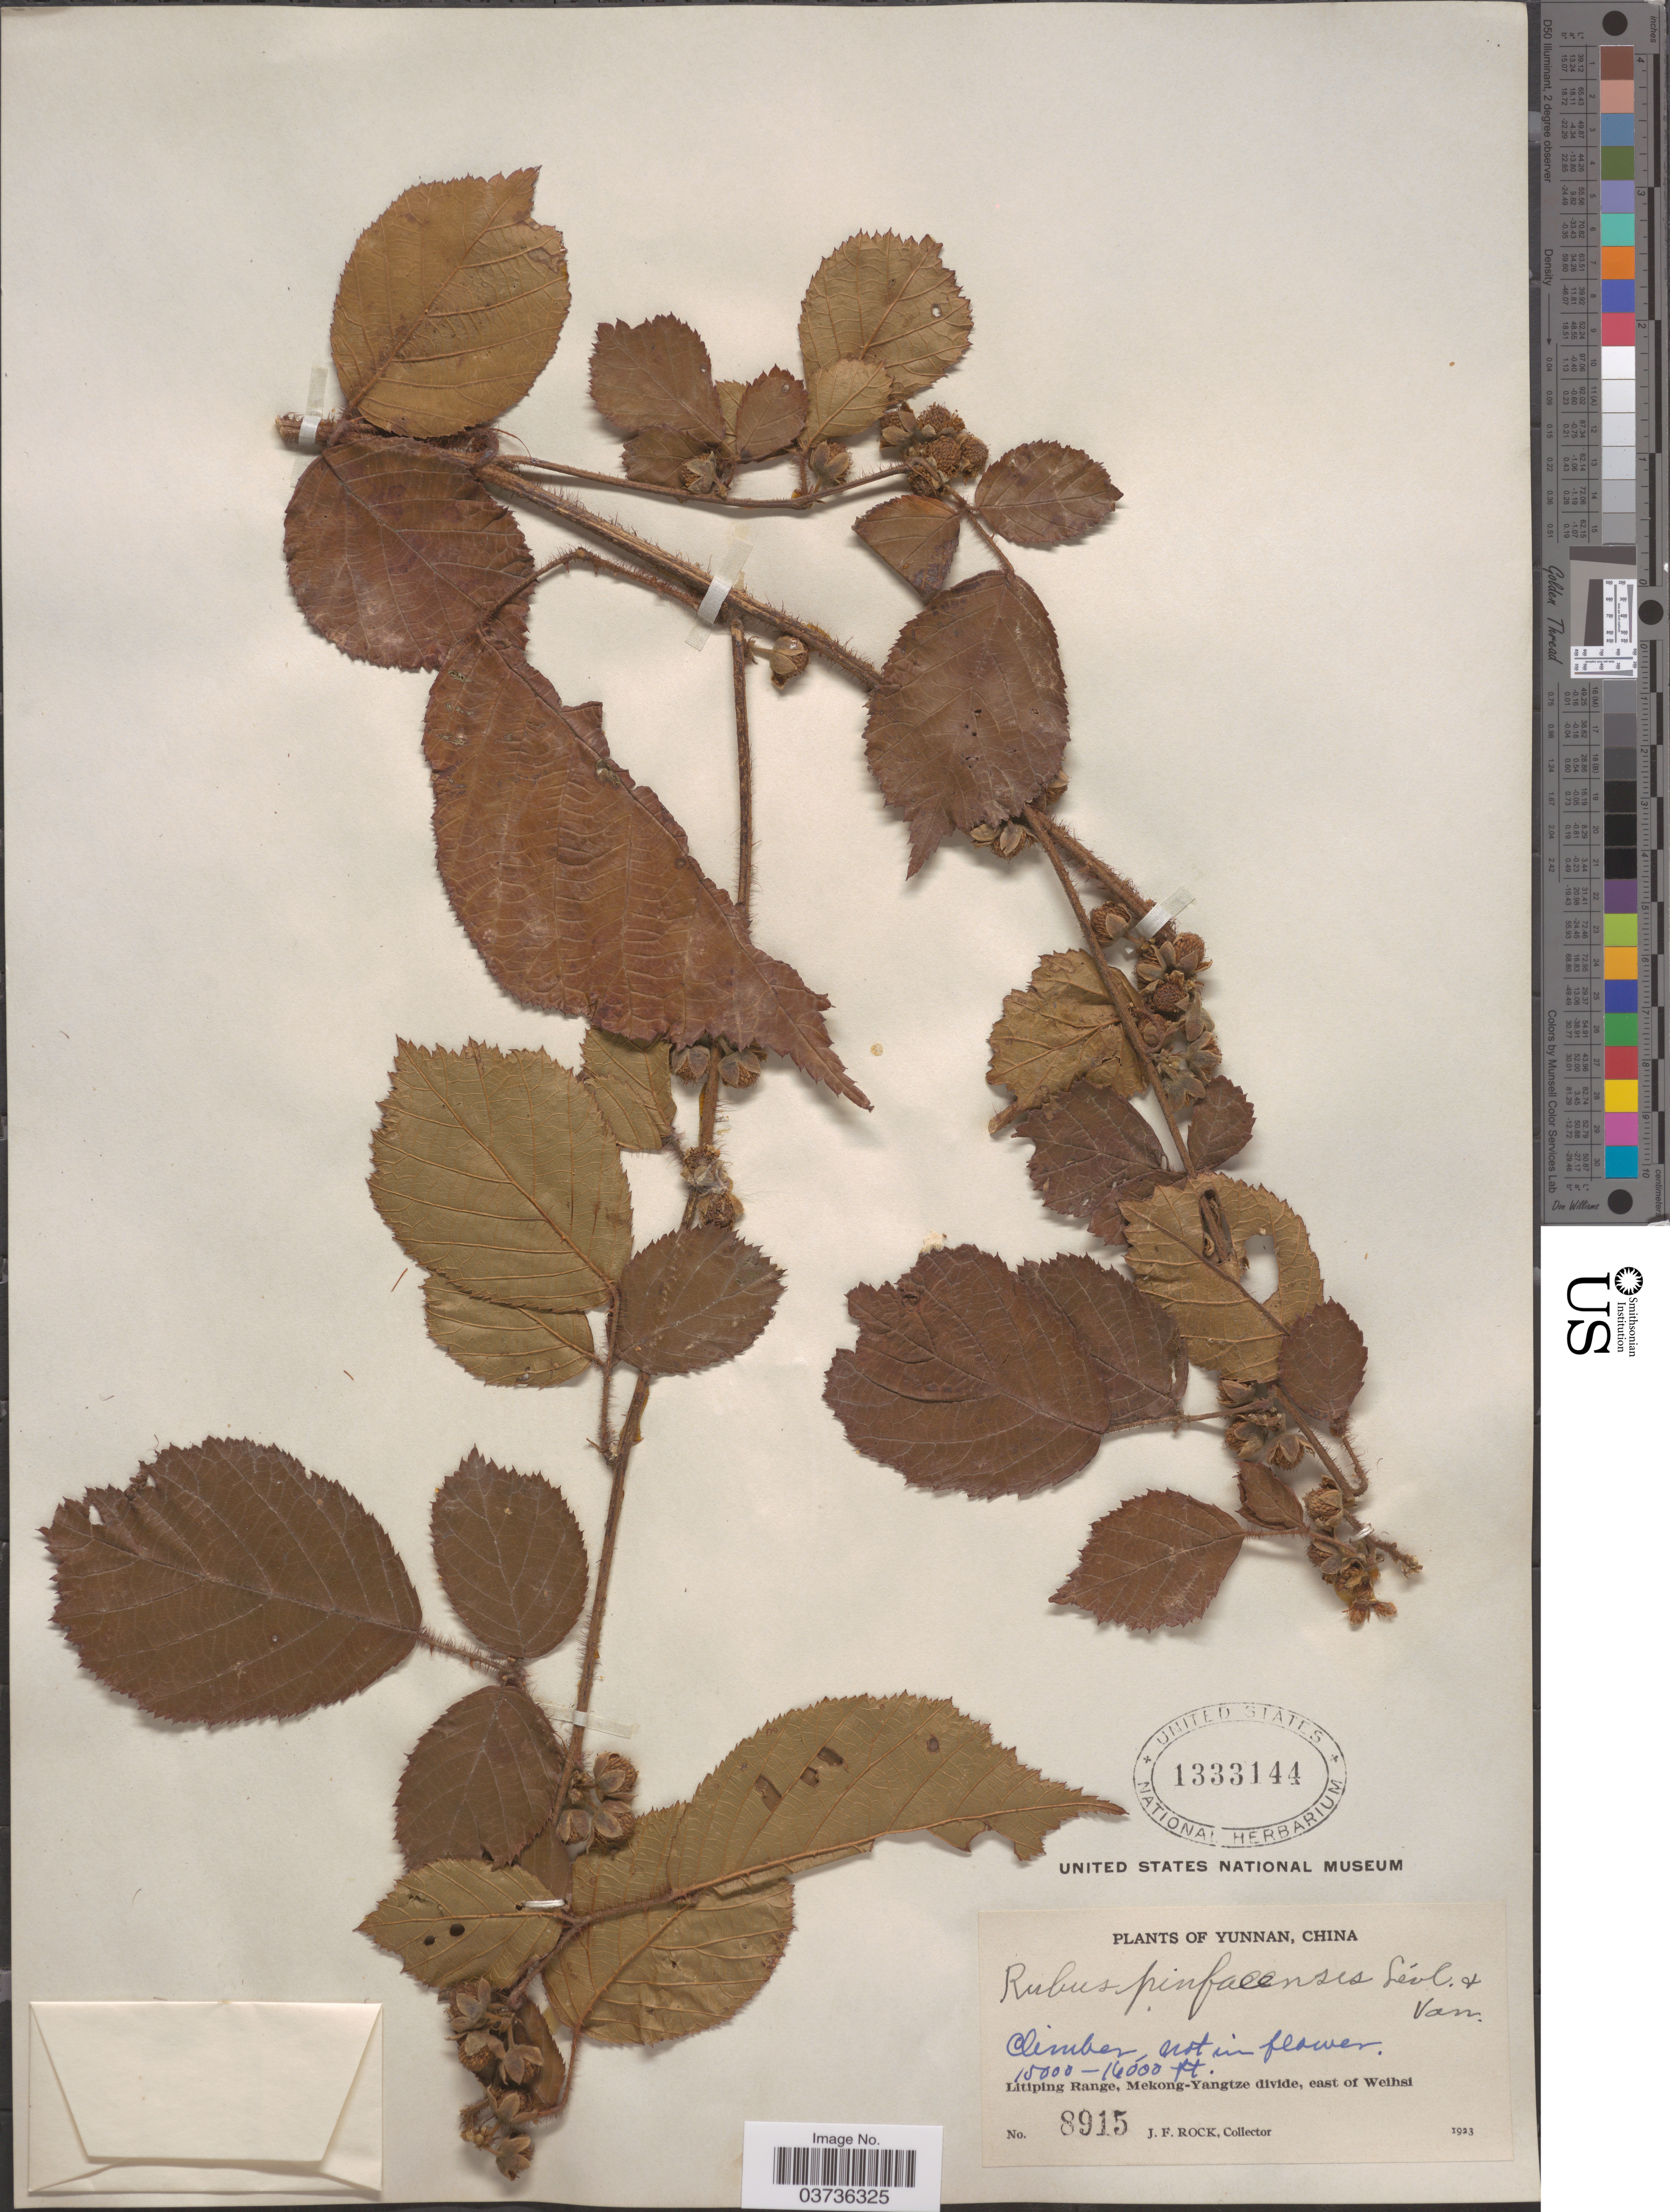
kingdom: Plantae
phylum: Tracheophyta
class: Magnoliopsida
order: Rosales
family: Rosaceae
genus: Rubus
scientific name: Rubus pinfaensis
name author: H. Lév. & Vaniot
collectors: J. Rock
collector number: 8915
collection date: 1923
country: China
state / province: Yunnan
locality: Litiping Range, Mekong-Yangtze divide, east of Weihsi.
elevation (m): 4572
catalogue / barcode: US 1333144